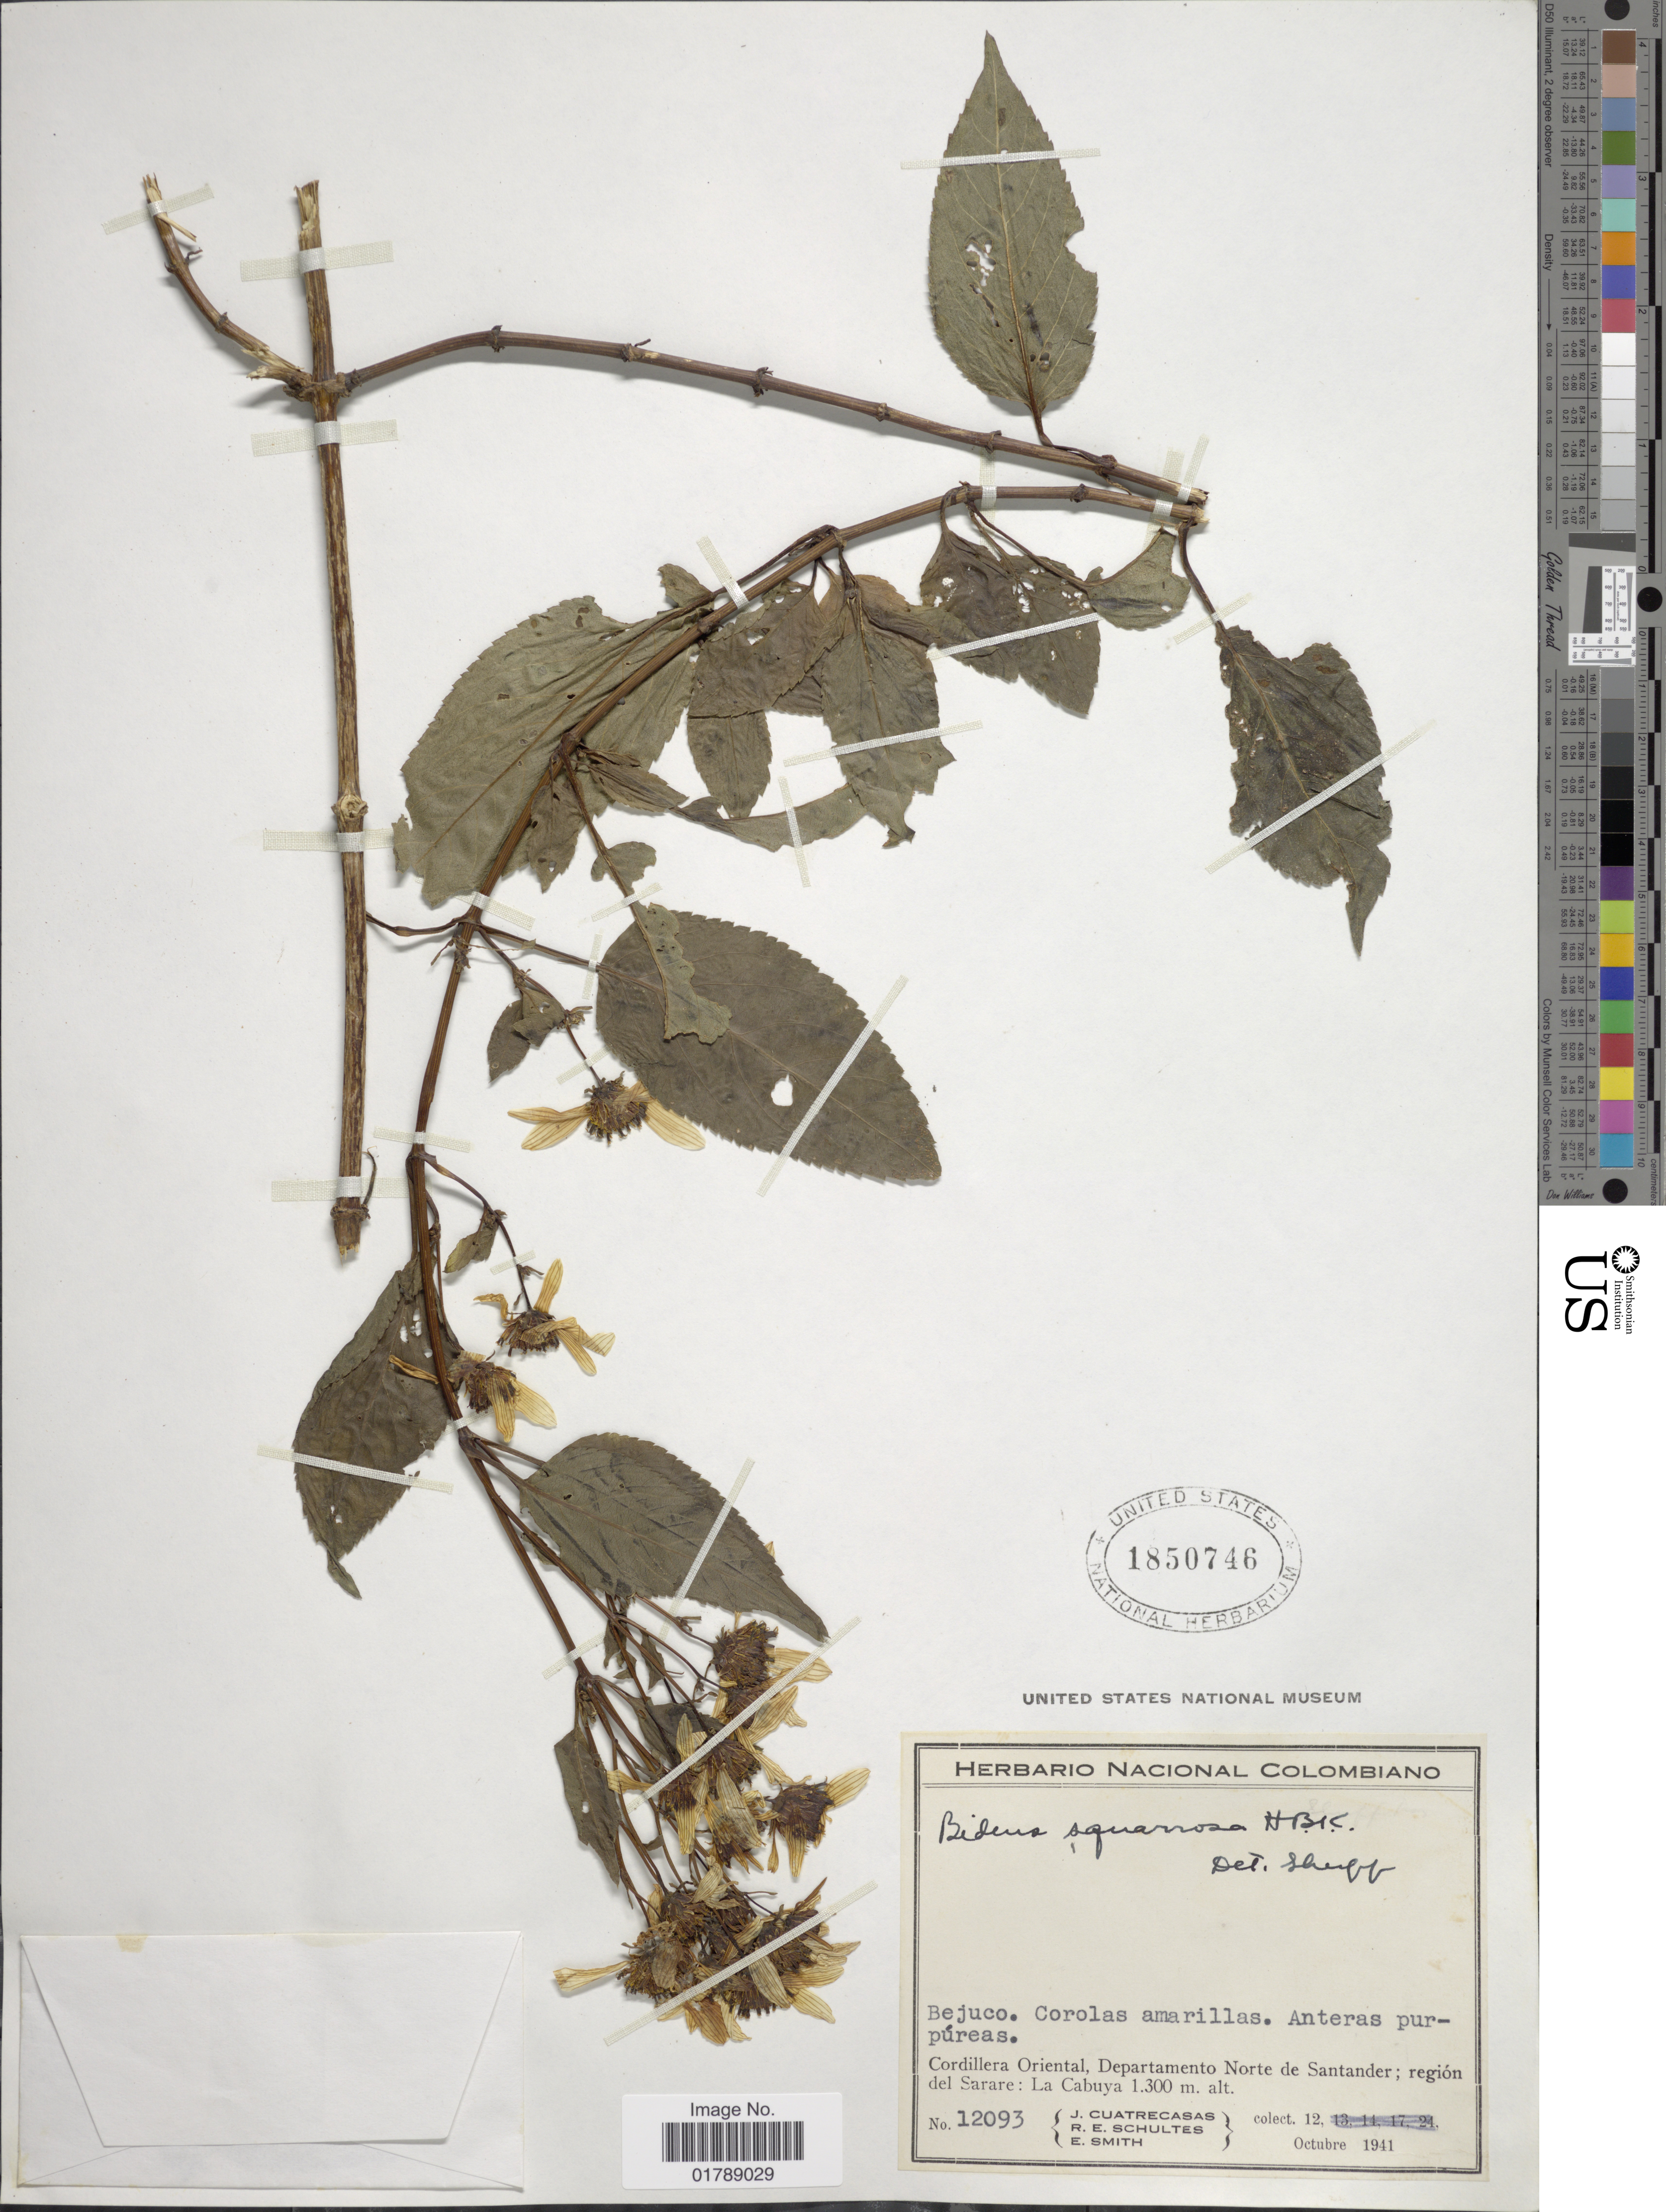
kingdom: Plantae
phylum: Tracheophyta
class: Magnoliopsida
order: Asterales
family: Asteraceae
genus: Bidens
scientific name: Bidens segetum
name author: Mart. ex Colla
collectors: J. Cuatrecasas, R. E. Schultes & C. E. Smith Jr.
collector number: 12093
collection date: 1941-10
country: Colombia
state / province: Norte de Santander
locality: Cordillera Oriental, región del Sarare: La Cabuya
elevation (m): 1300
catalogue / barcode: US 1850746